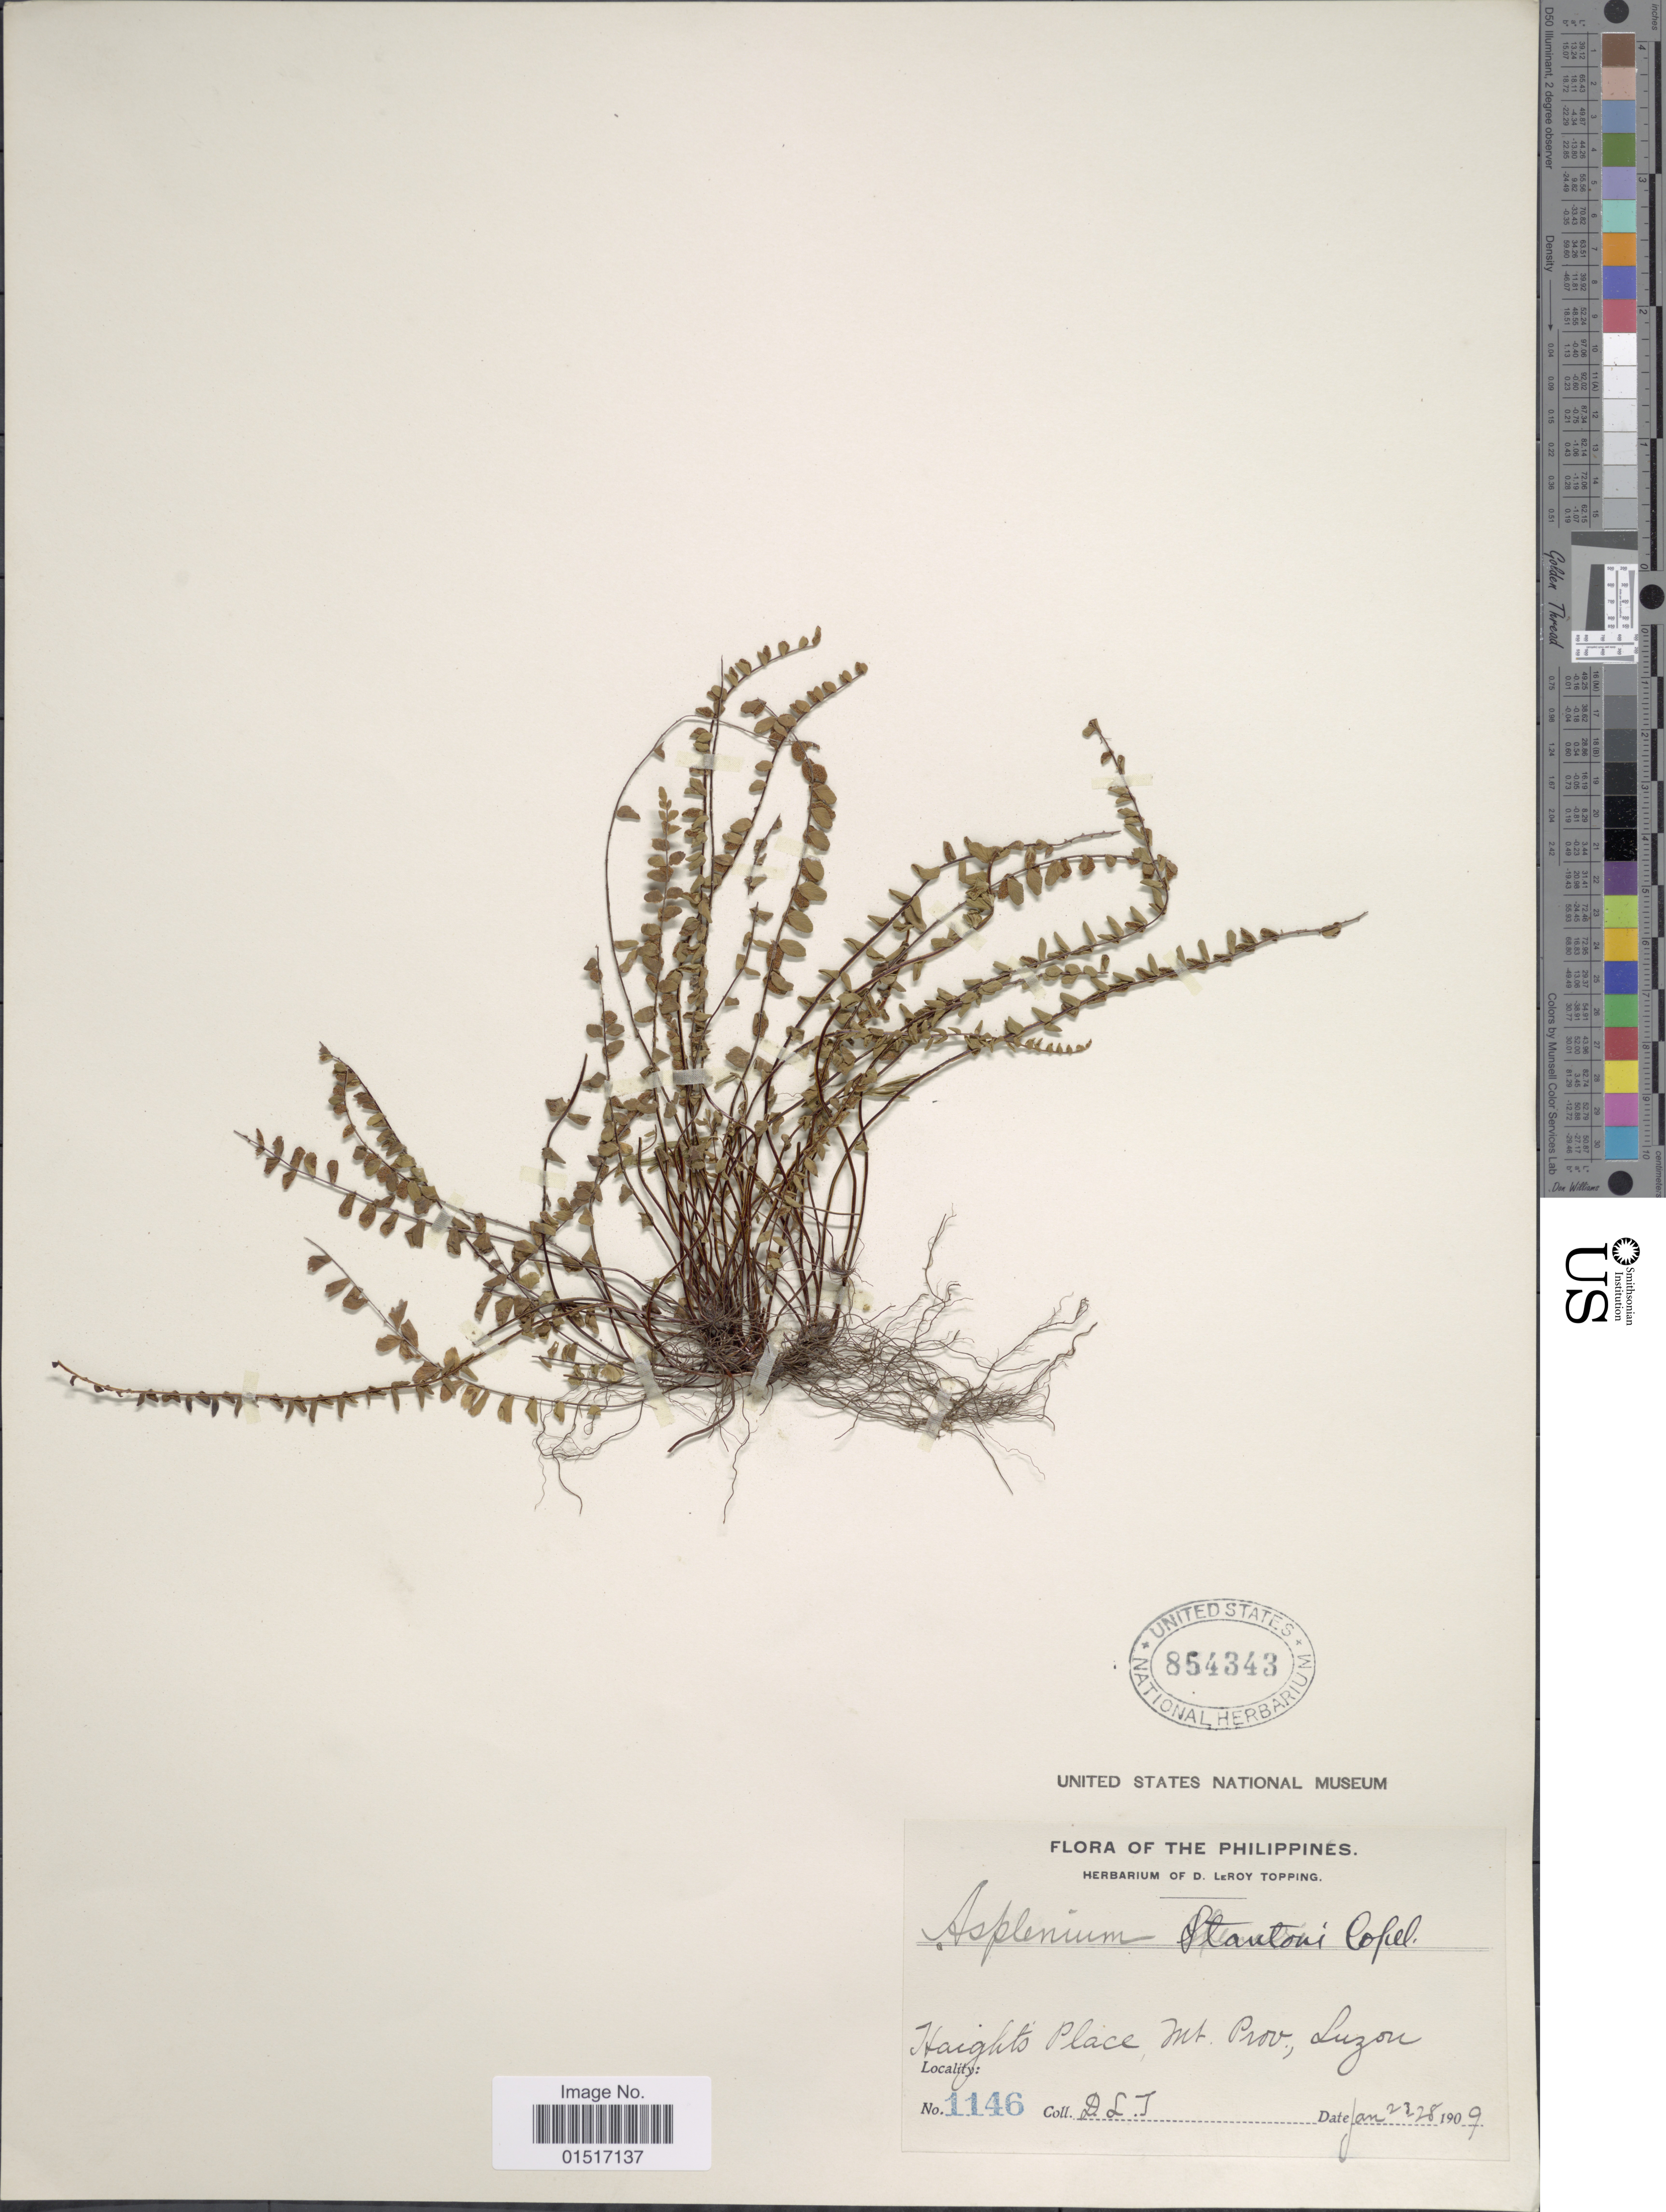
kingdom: Plantae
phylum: Tracheophyta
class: Polypodiopsida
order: Polypodiales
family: Aspleniaceae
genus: Asplenium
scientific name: Asplenium stauntonii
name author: Copel.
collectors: D. L. Topping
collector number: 1146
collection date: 1909-01-23/1909-01-28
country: Philippines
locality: Haights Place, Mt. Prov., Luzon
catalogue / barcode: US 854343